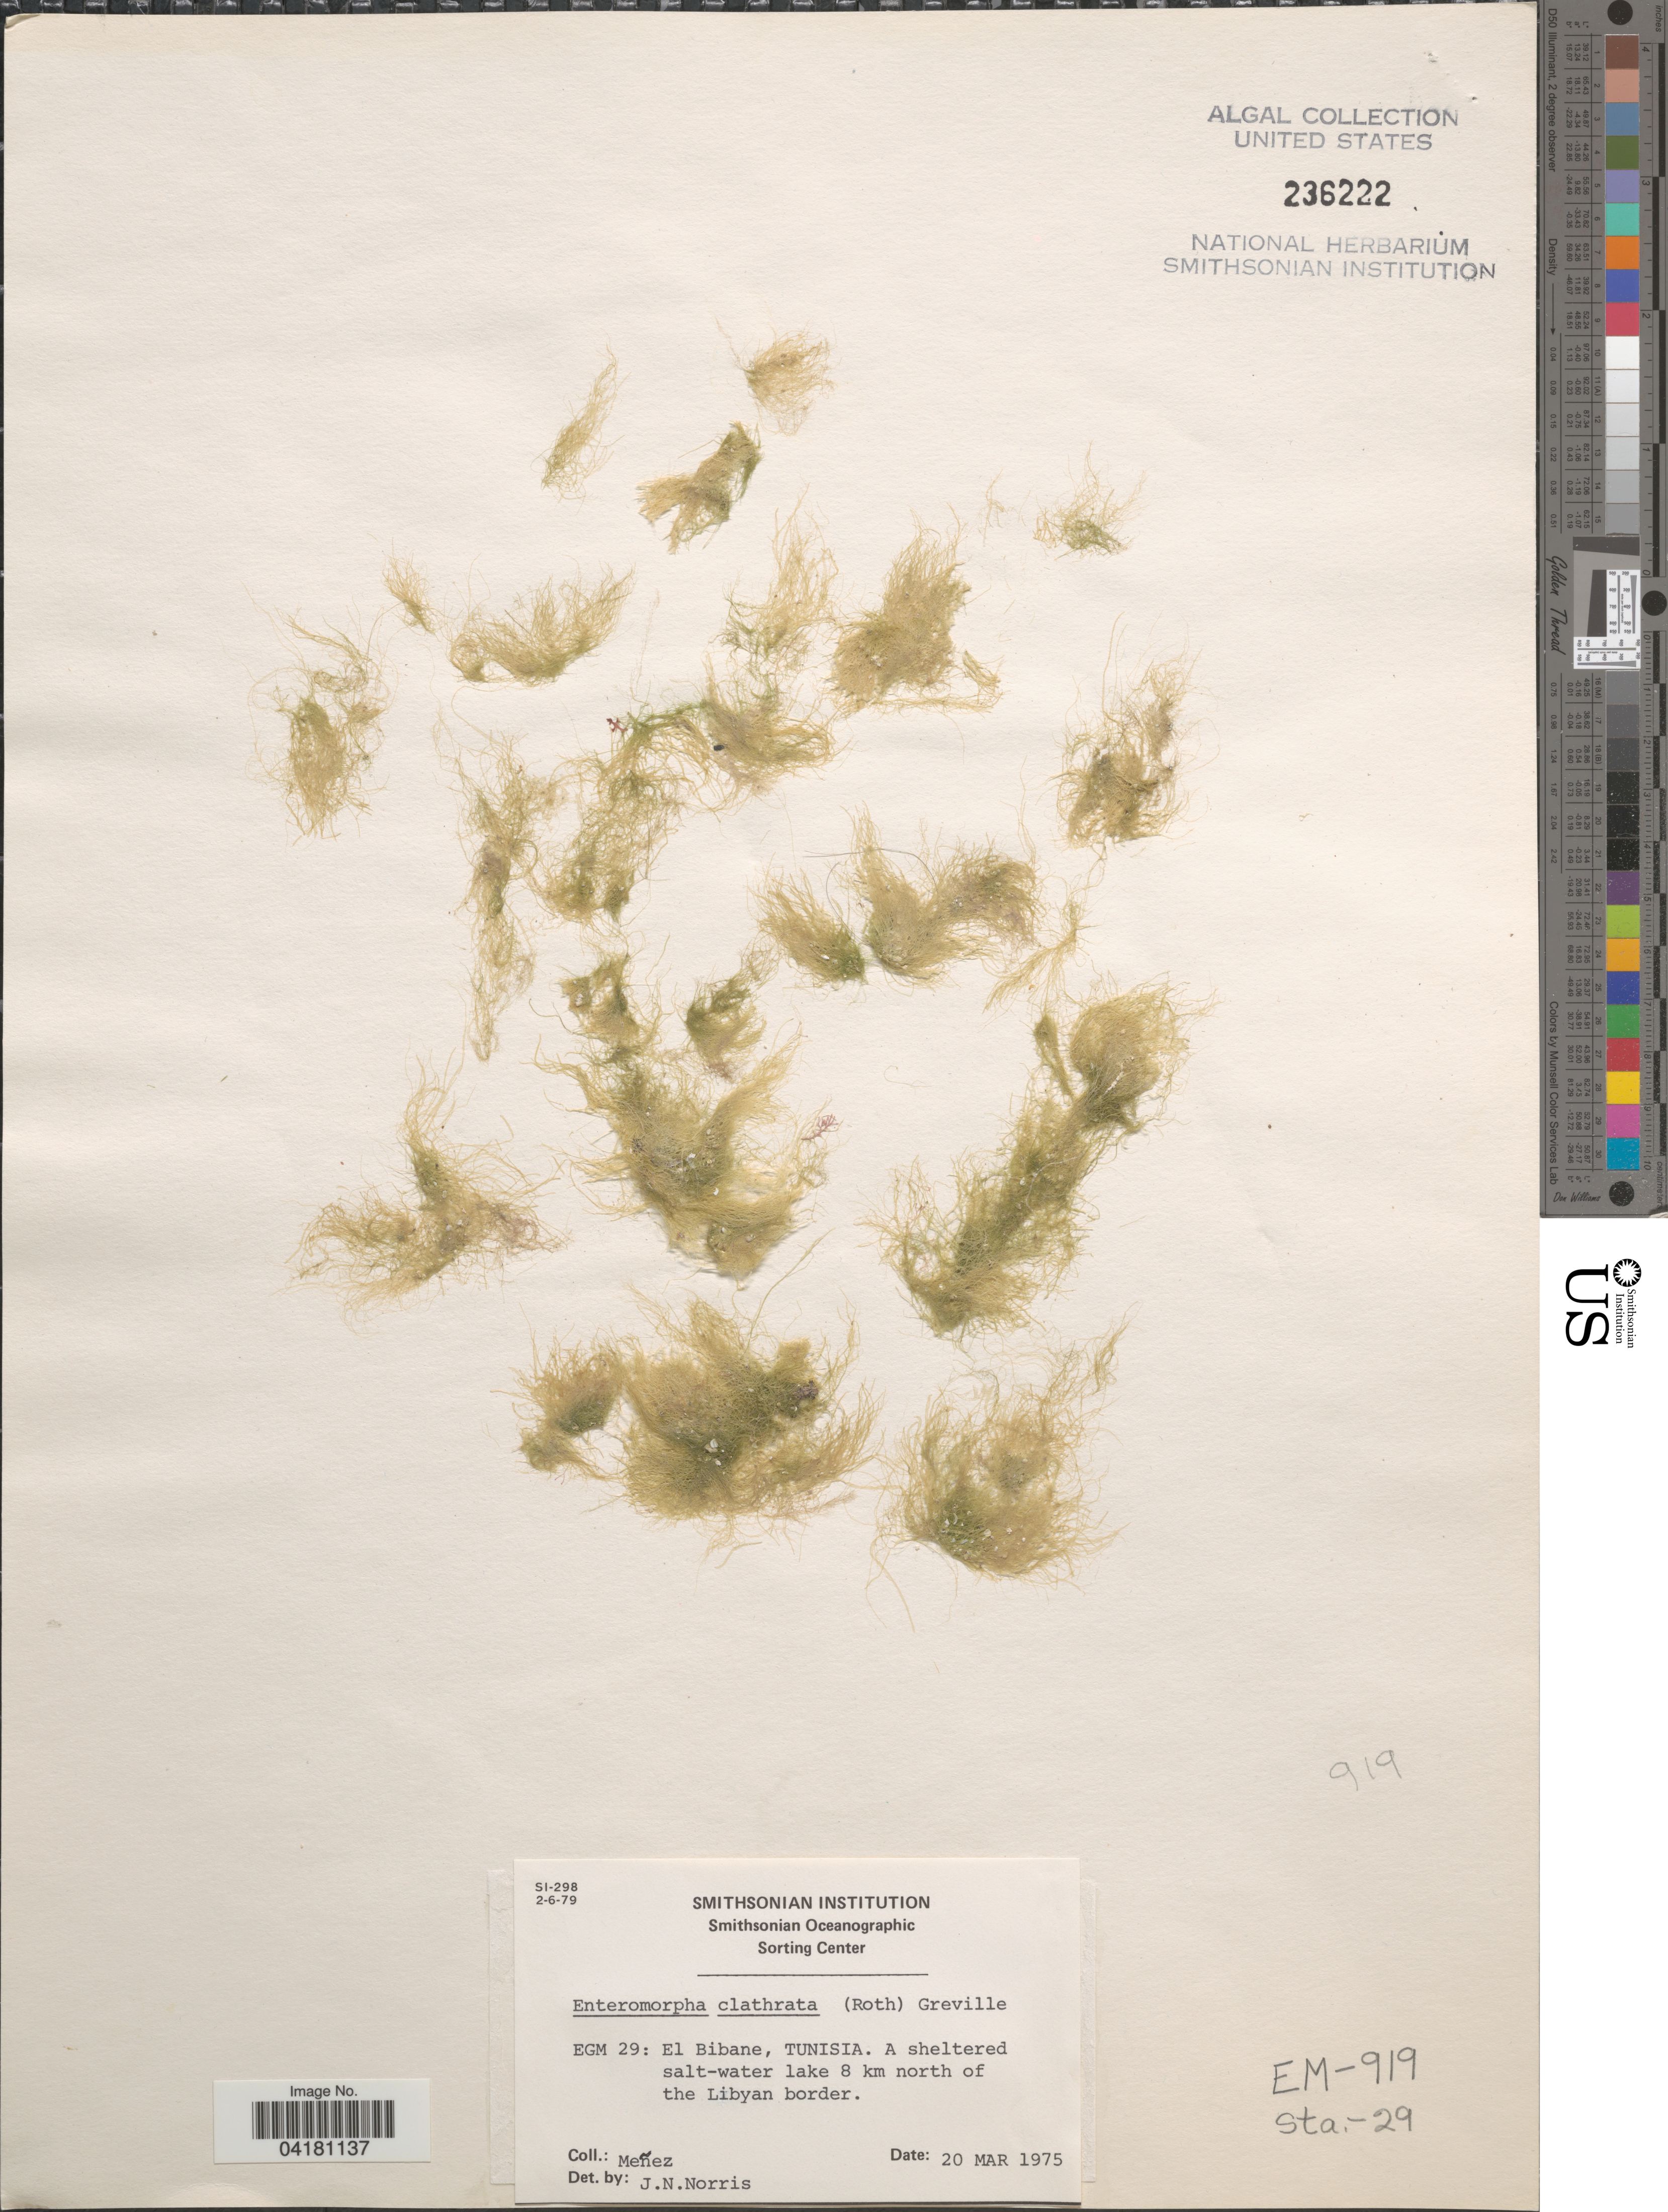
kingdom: Plantae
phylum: Chlorophyta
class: Ulvophyceae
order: Ulvales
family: Ulvaceae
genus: Ulva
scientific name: Ulva linza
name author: L.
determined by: Algae name updating Project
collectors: Menez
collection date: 1975-03-20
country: Tunisia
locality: EGM 29: El Bibane. A sheltered salt-water lake 8 km north of the Libyan border.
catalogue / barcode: US 236222